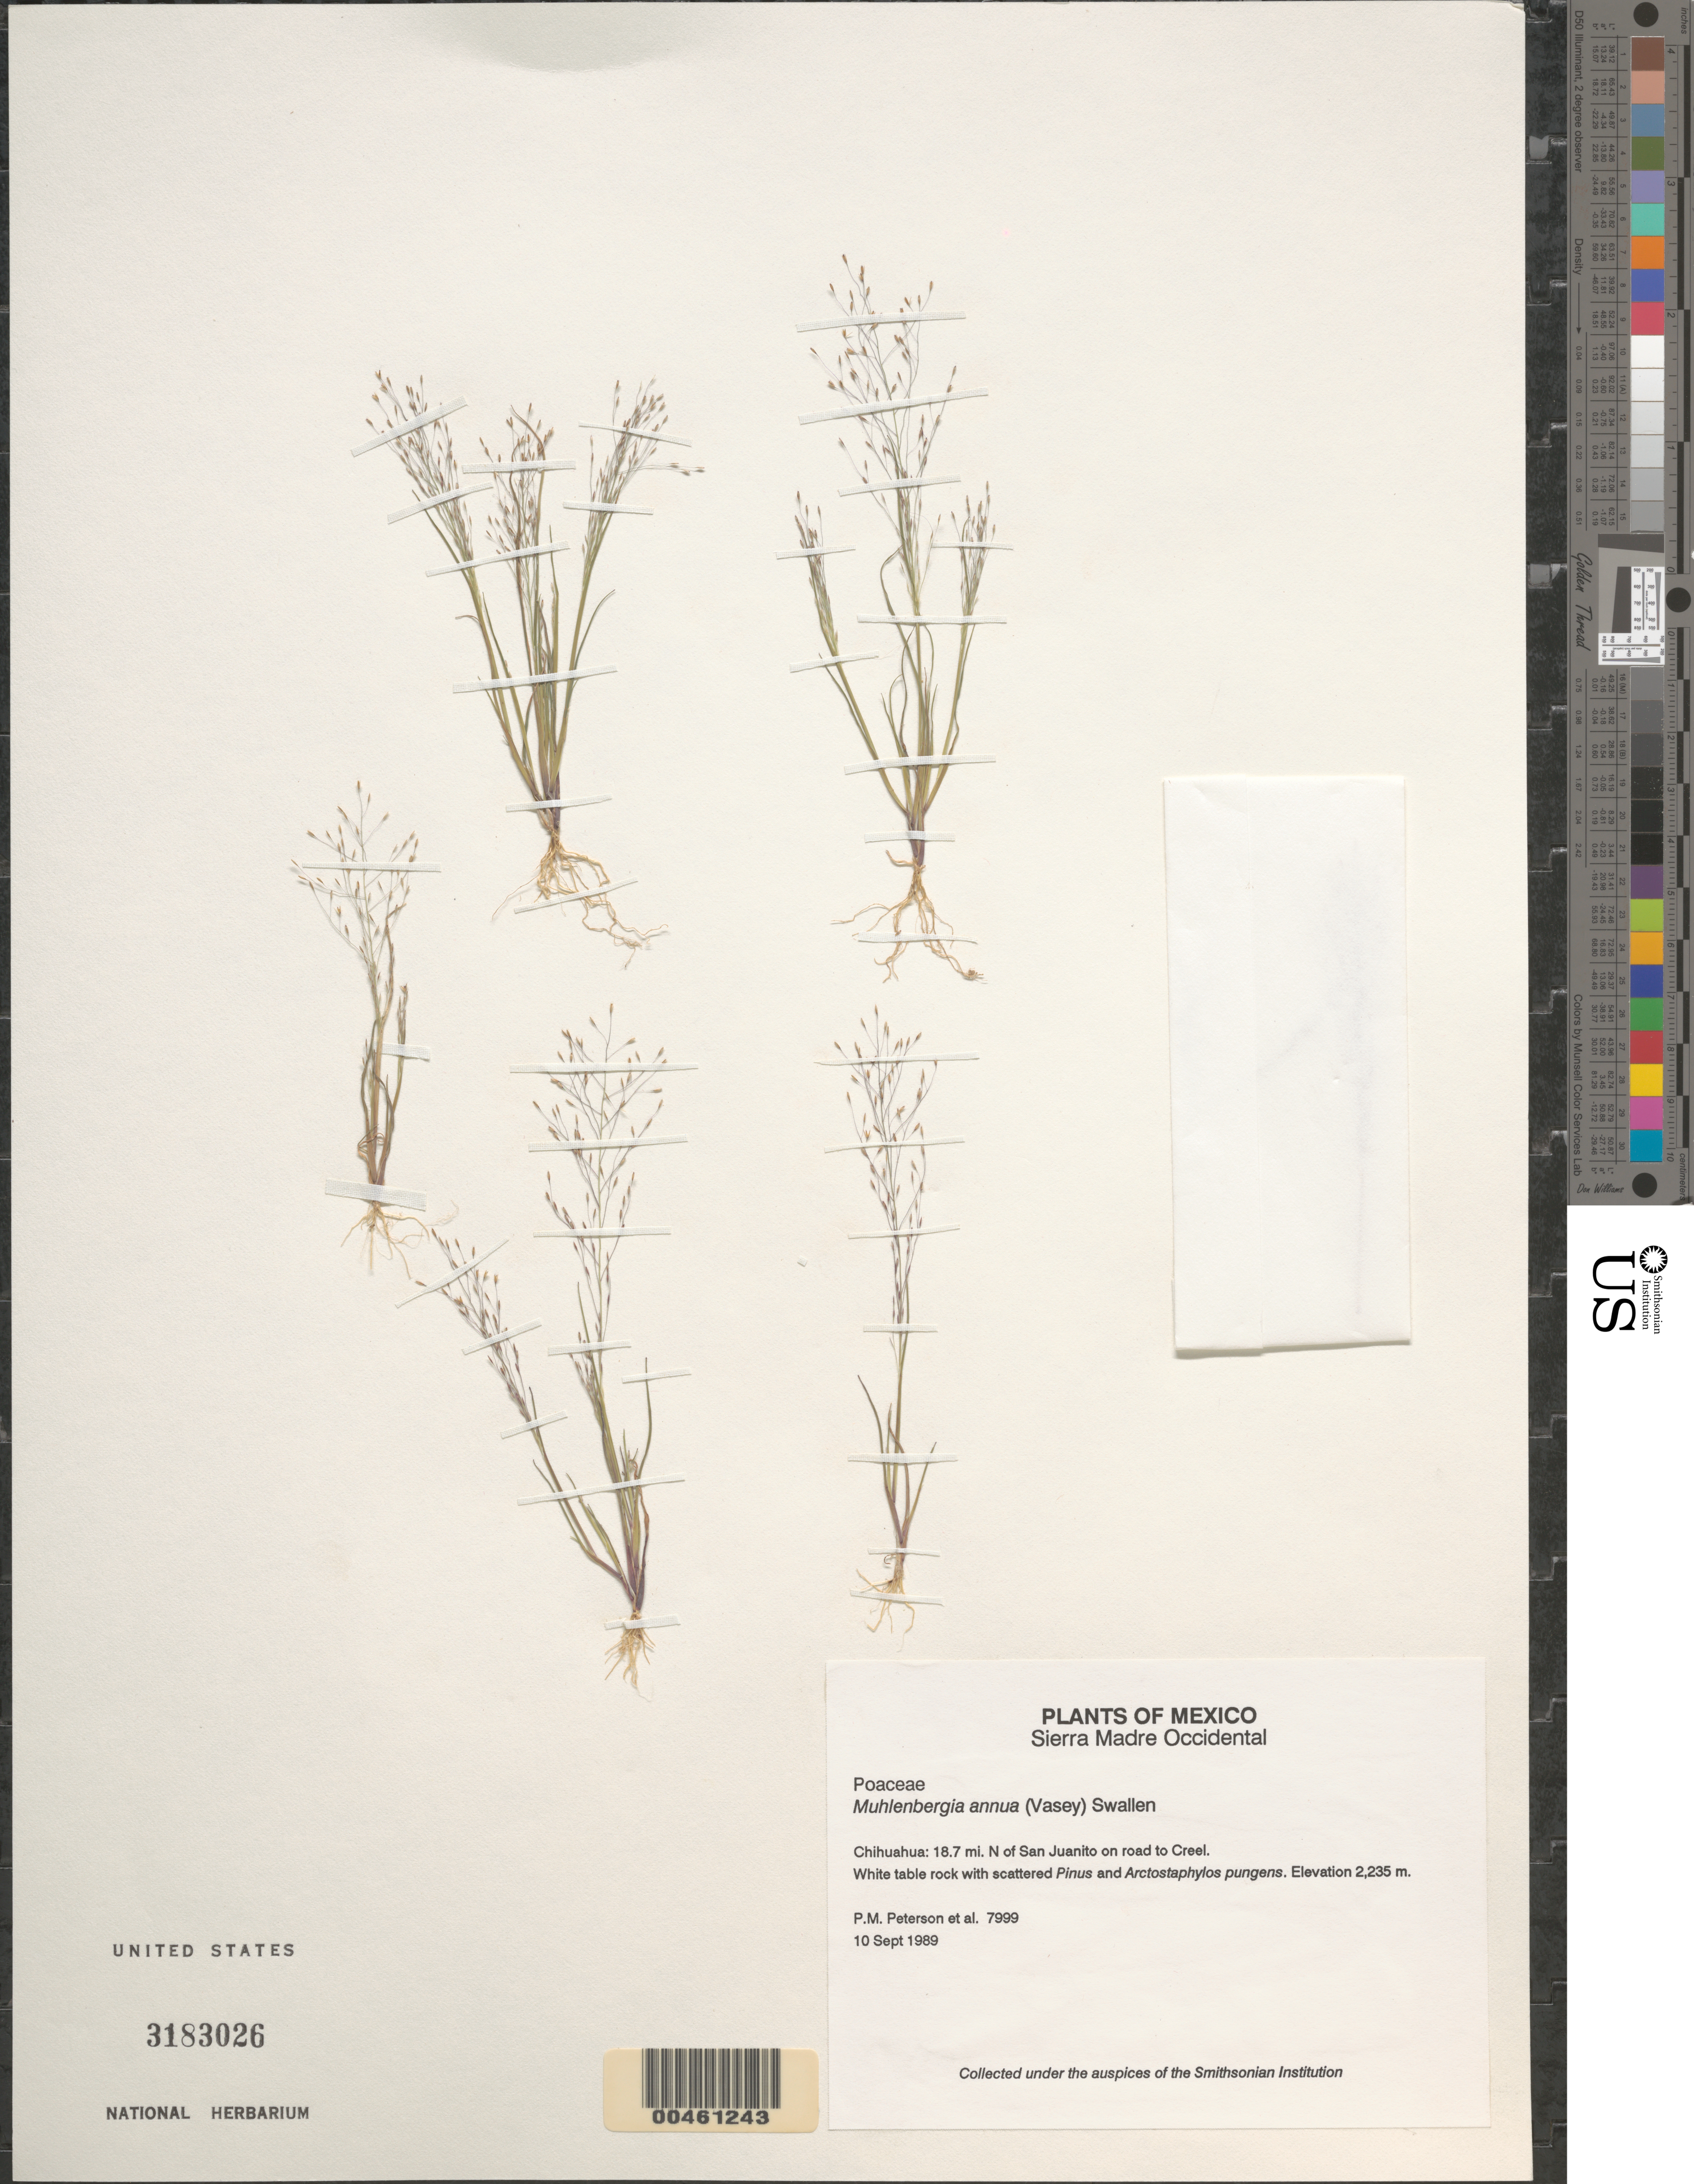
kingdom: Plantae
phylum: Tracheophyta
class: Liliopsida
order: Poales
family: Poaceae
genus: Muhlenbergia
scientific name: Muhlenbergia annua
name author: (Vasey) Swallen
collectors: P. M. Peterson, C. R. Annable & Y. Herrera Arrieta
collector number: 07999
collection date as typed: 10 Sep 1989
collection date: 1989-09-10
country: Mexico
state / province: Chihuahua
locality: Sierra Madre Occidental, 18.7 miles N of San Juanito on road to Creel.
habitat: White table rock with scattered Pinus and Arctostaphylos pungens.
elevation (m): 2235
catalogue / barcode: US 3183026